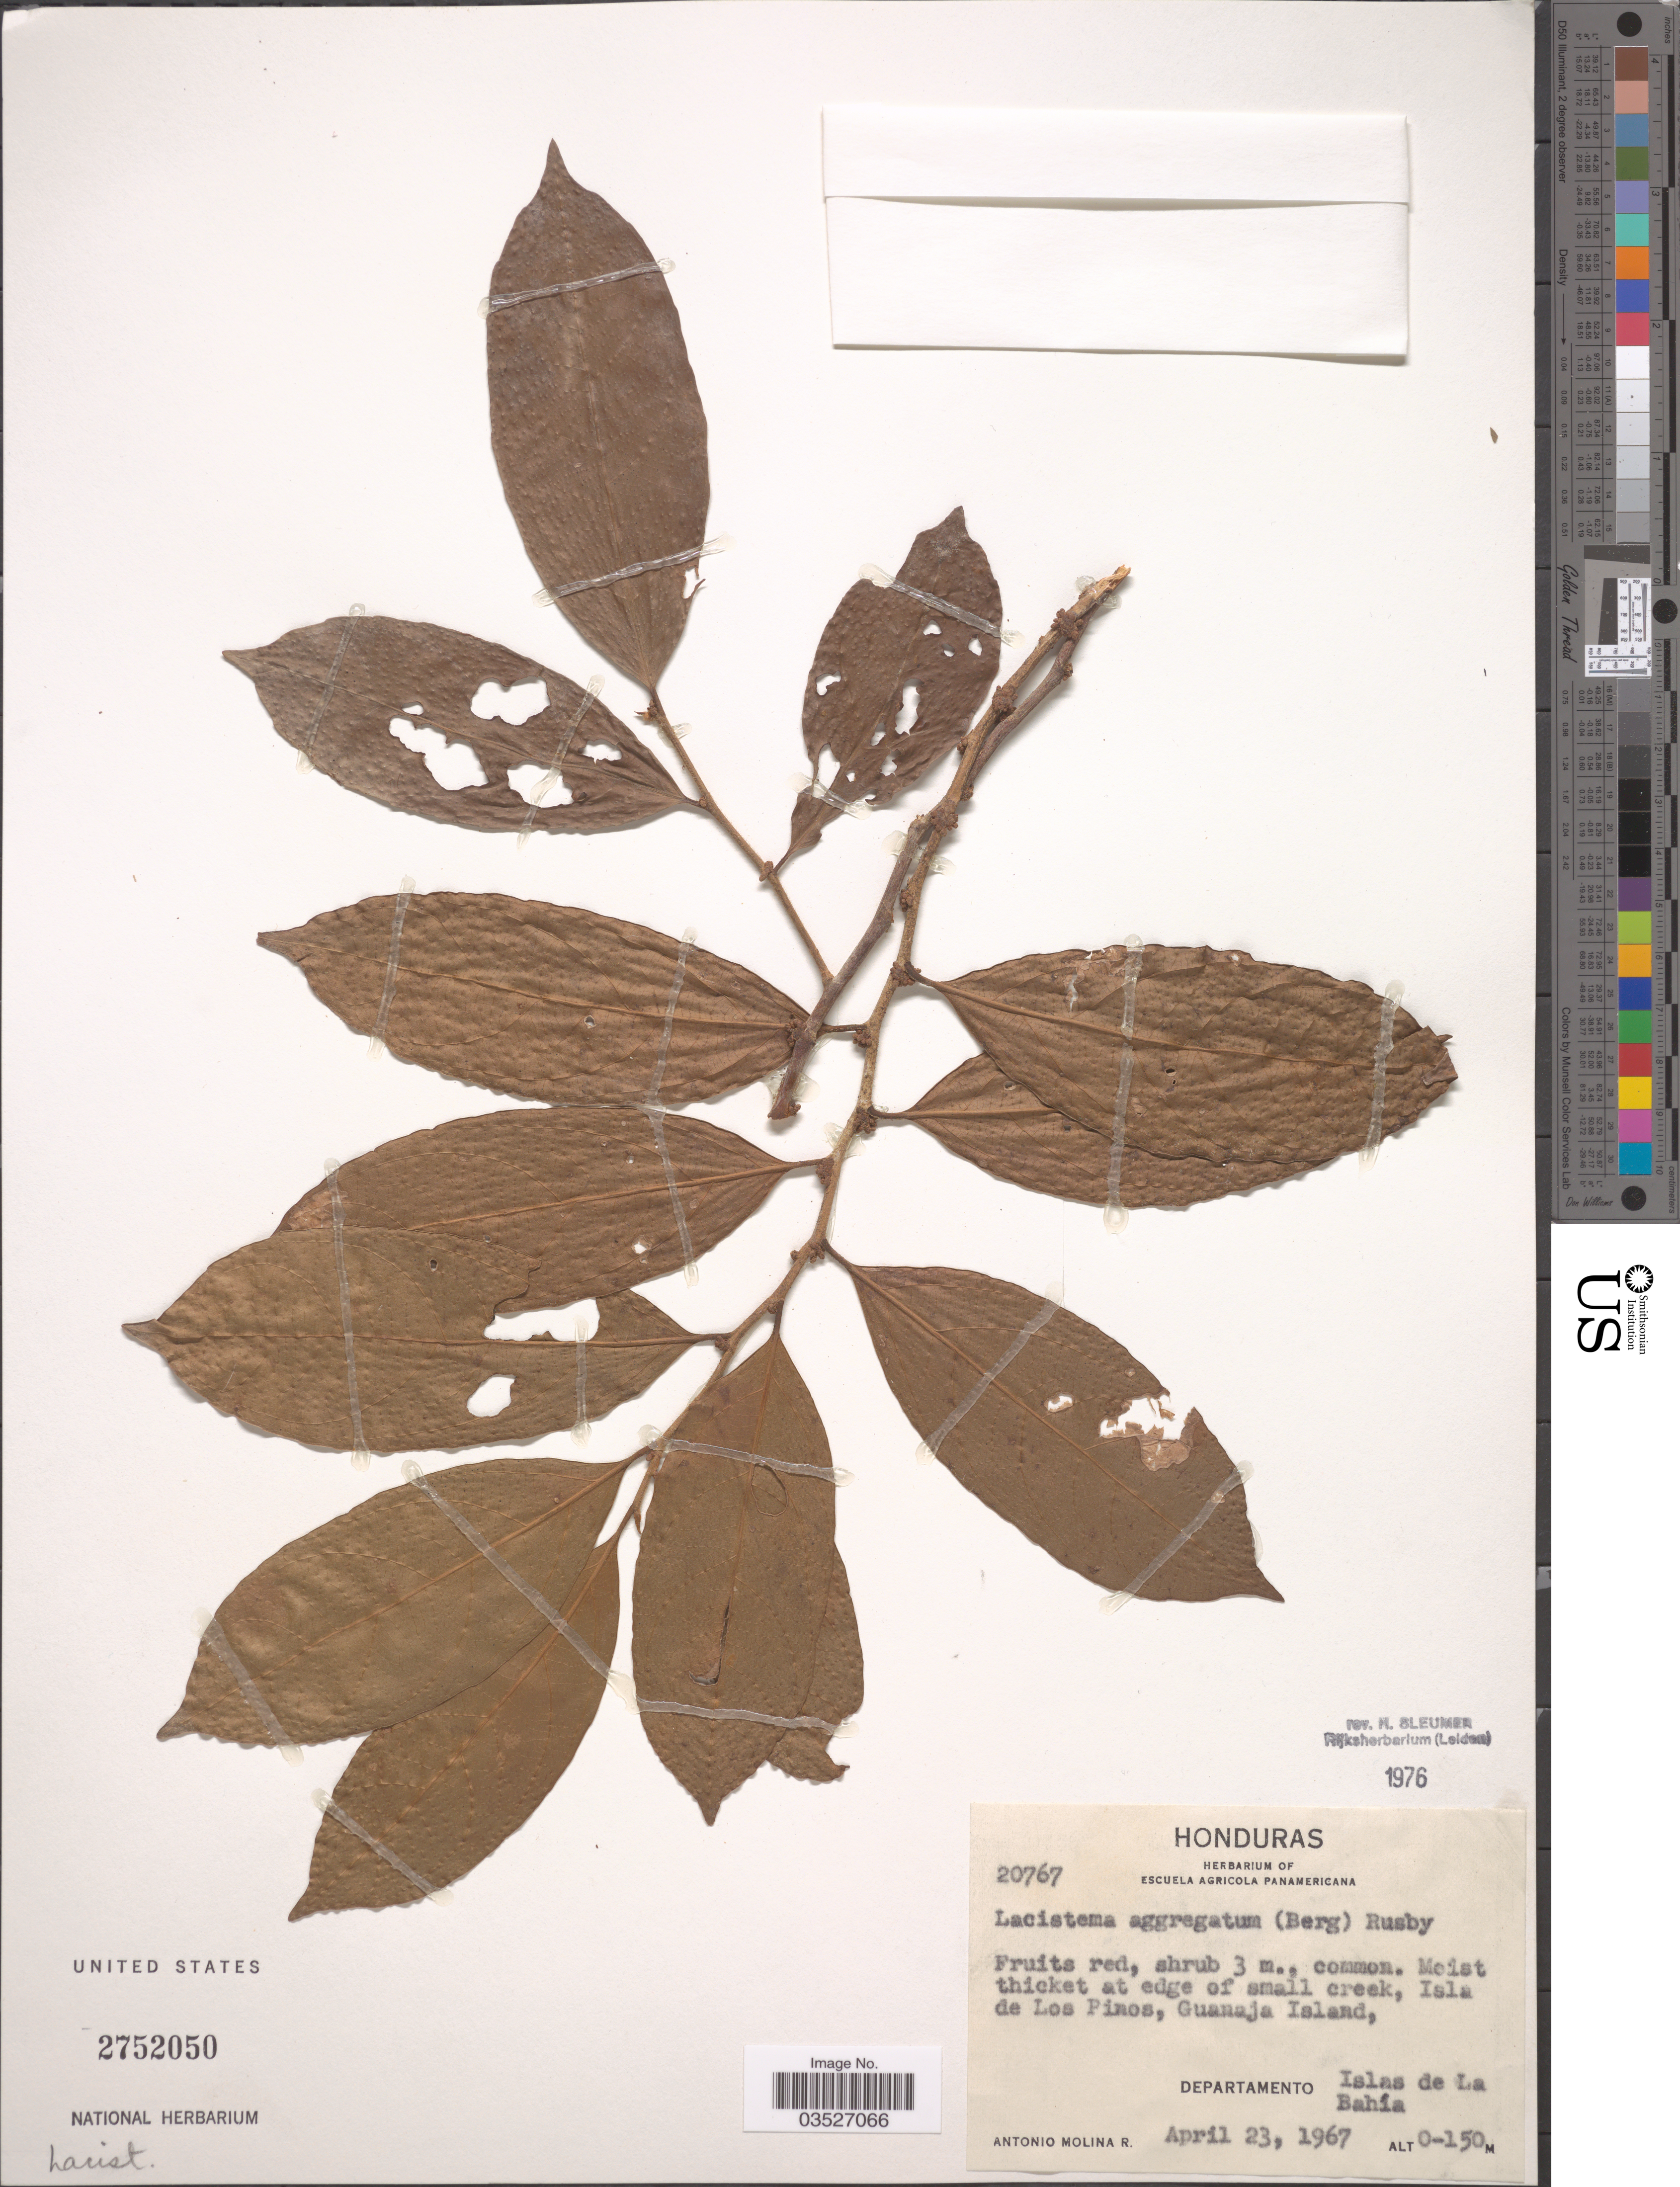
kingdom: Plantae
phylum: Tracheophyta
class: Magnoliopsida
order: Malpighiales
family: Lacistemataceae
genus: Lacistema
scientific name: Lacistema aggregatum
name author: (P.J. Bergius) Rusby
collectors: A. Molina R.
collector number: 20767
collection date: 1967-04-23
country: Honduras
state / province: Islas de la Bahía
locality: Isla de Los Pinos, Guanaja Island, Departamento Islas de la Bahía.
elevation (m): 0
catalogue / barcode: US 2752050